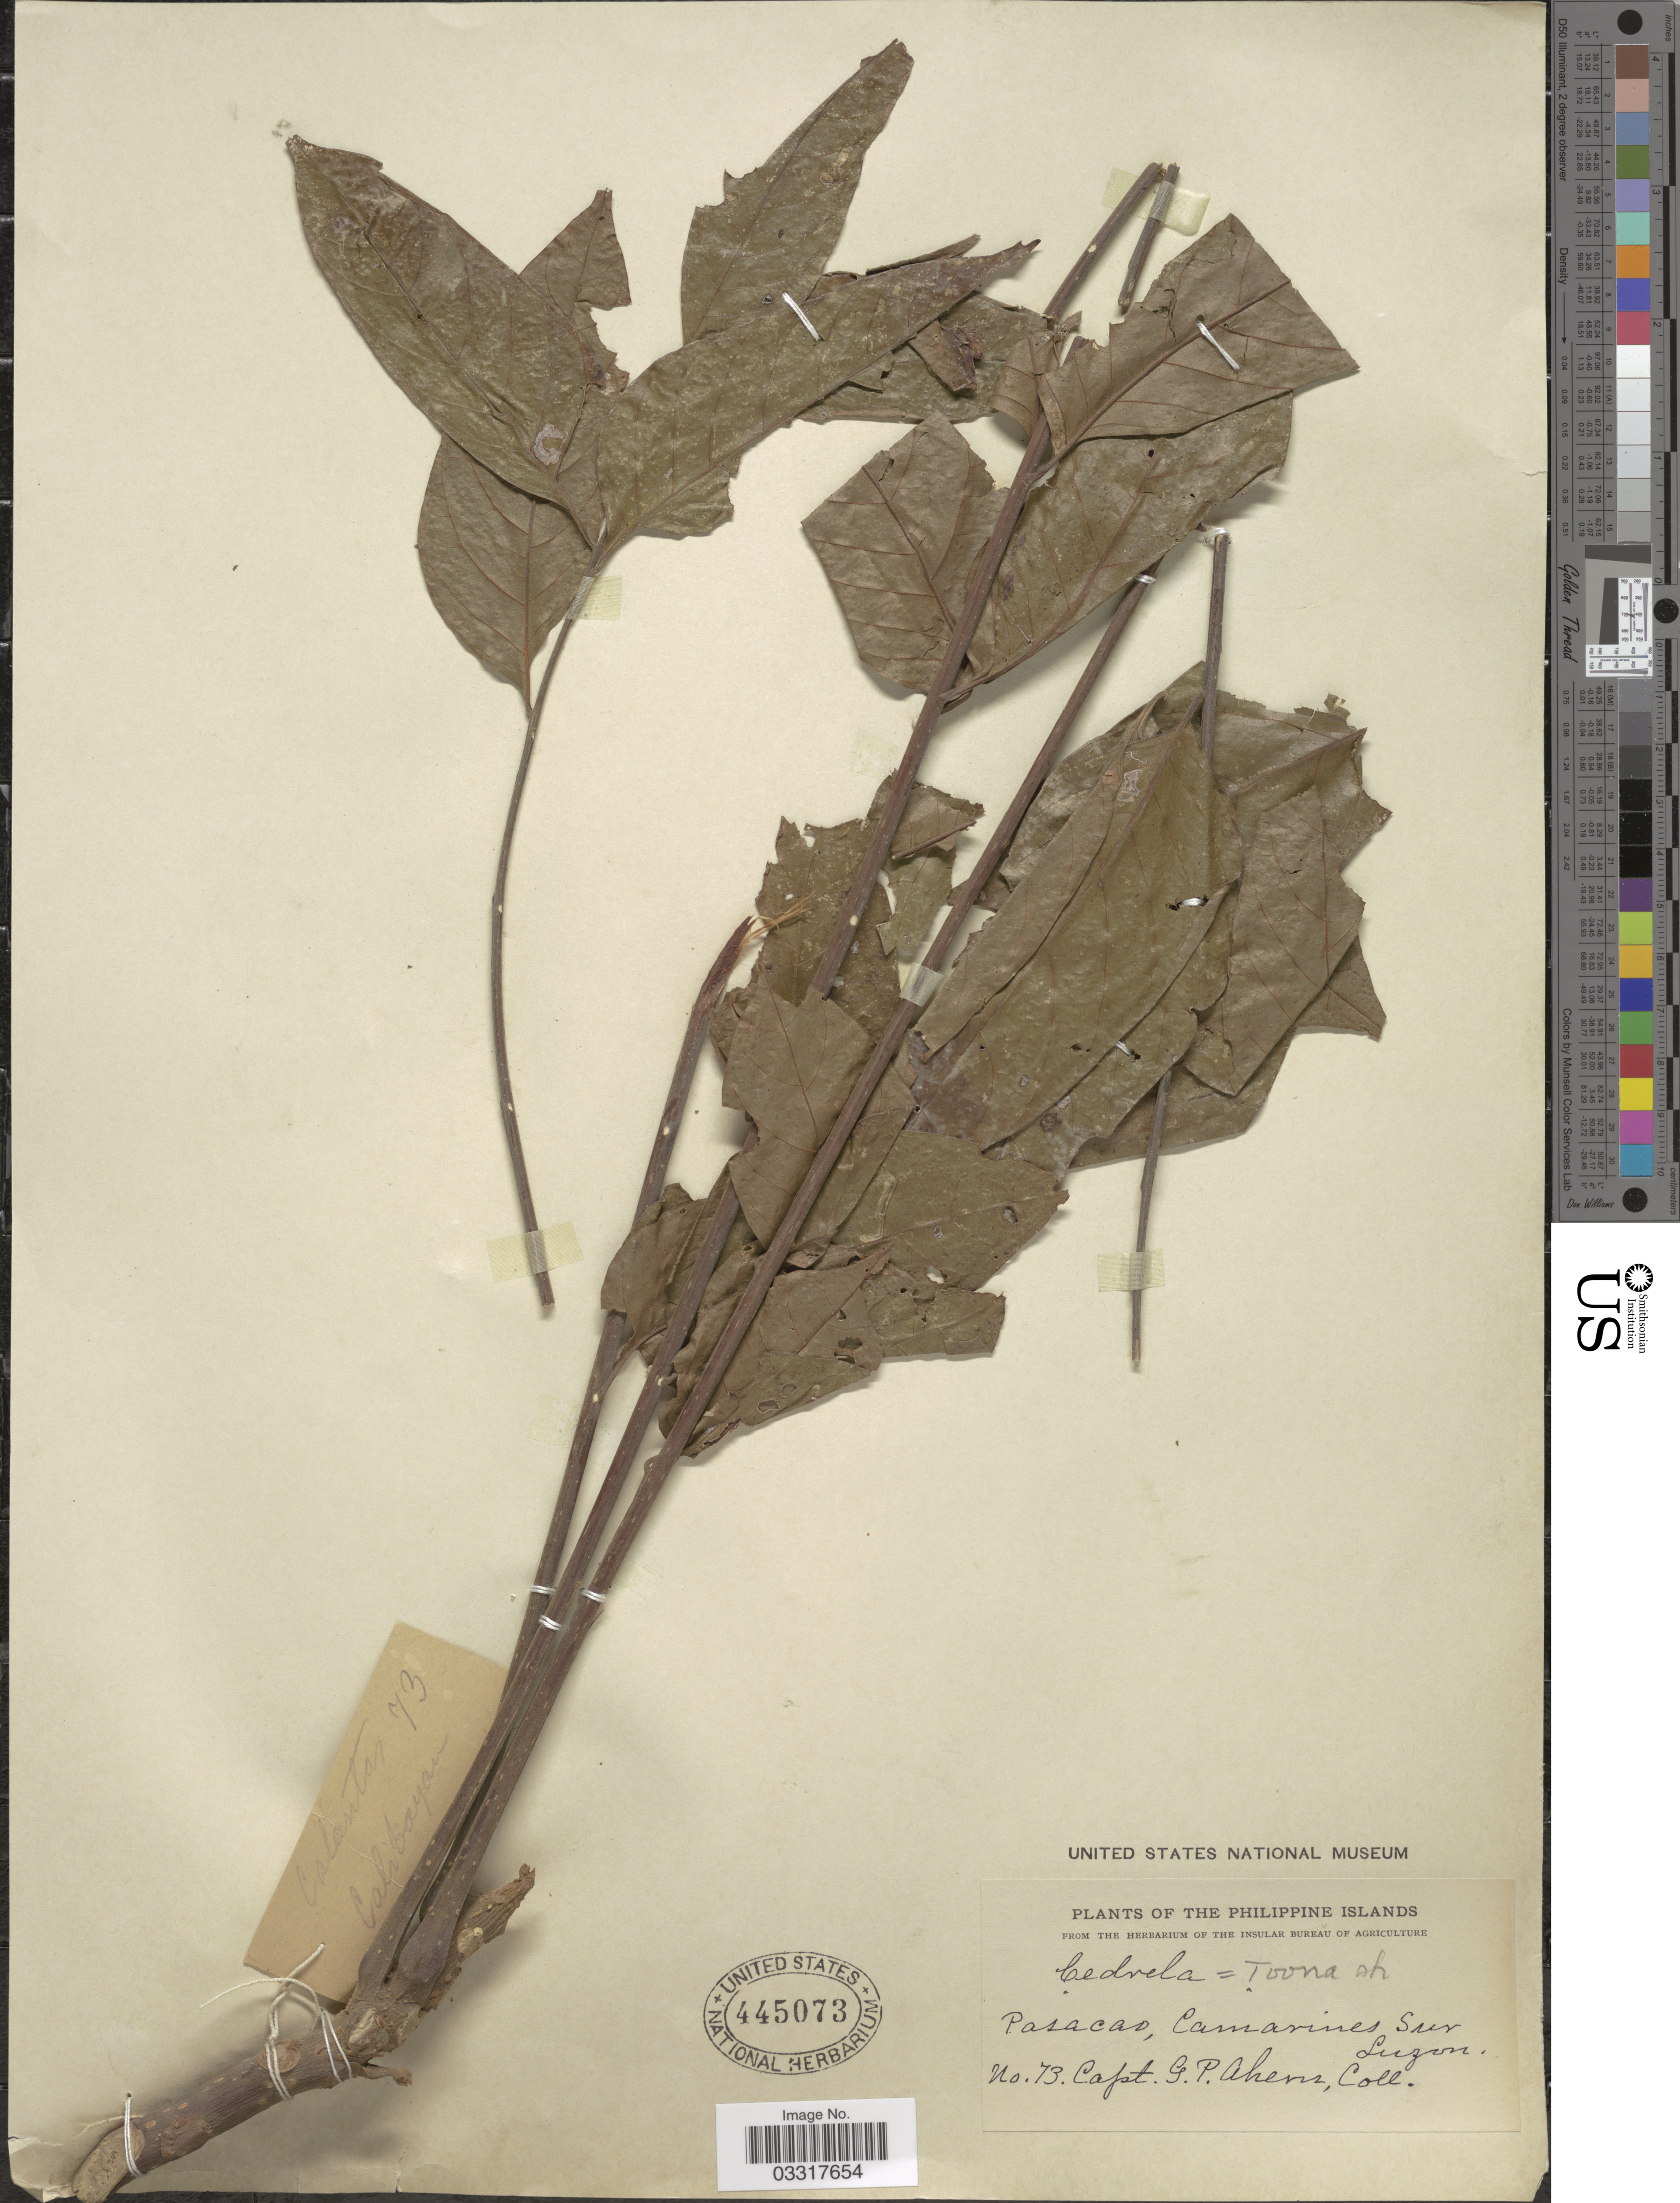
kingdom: Plantae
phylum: Tracheophyta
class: Magnoliopsida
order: Sapindales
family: Meliaceae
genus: Toona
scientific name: Toona sp.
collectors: G. Ahern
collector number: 13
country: Philippines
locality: Pasacao, Camarines Sur, Luzon.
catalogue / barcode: US 445073